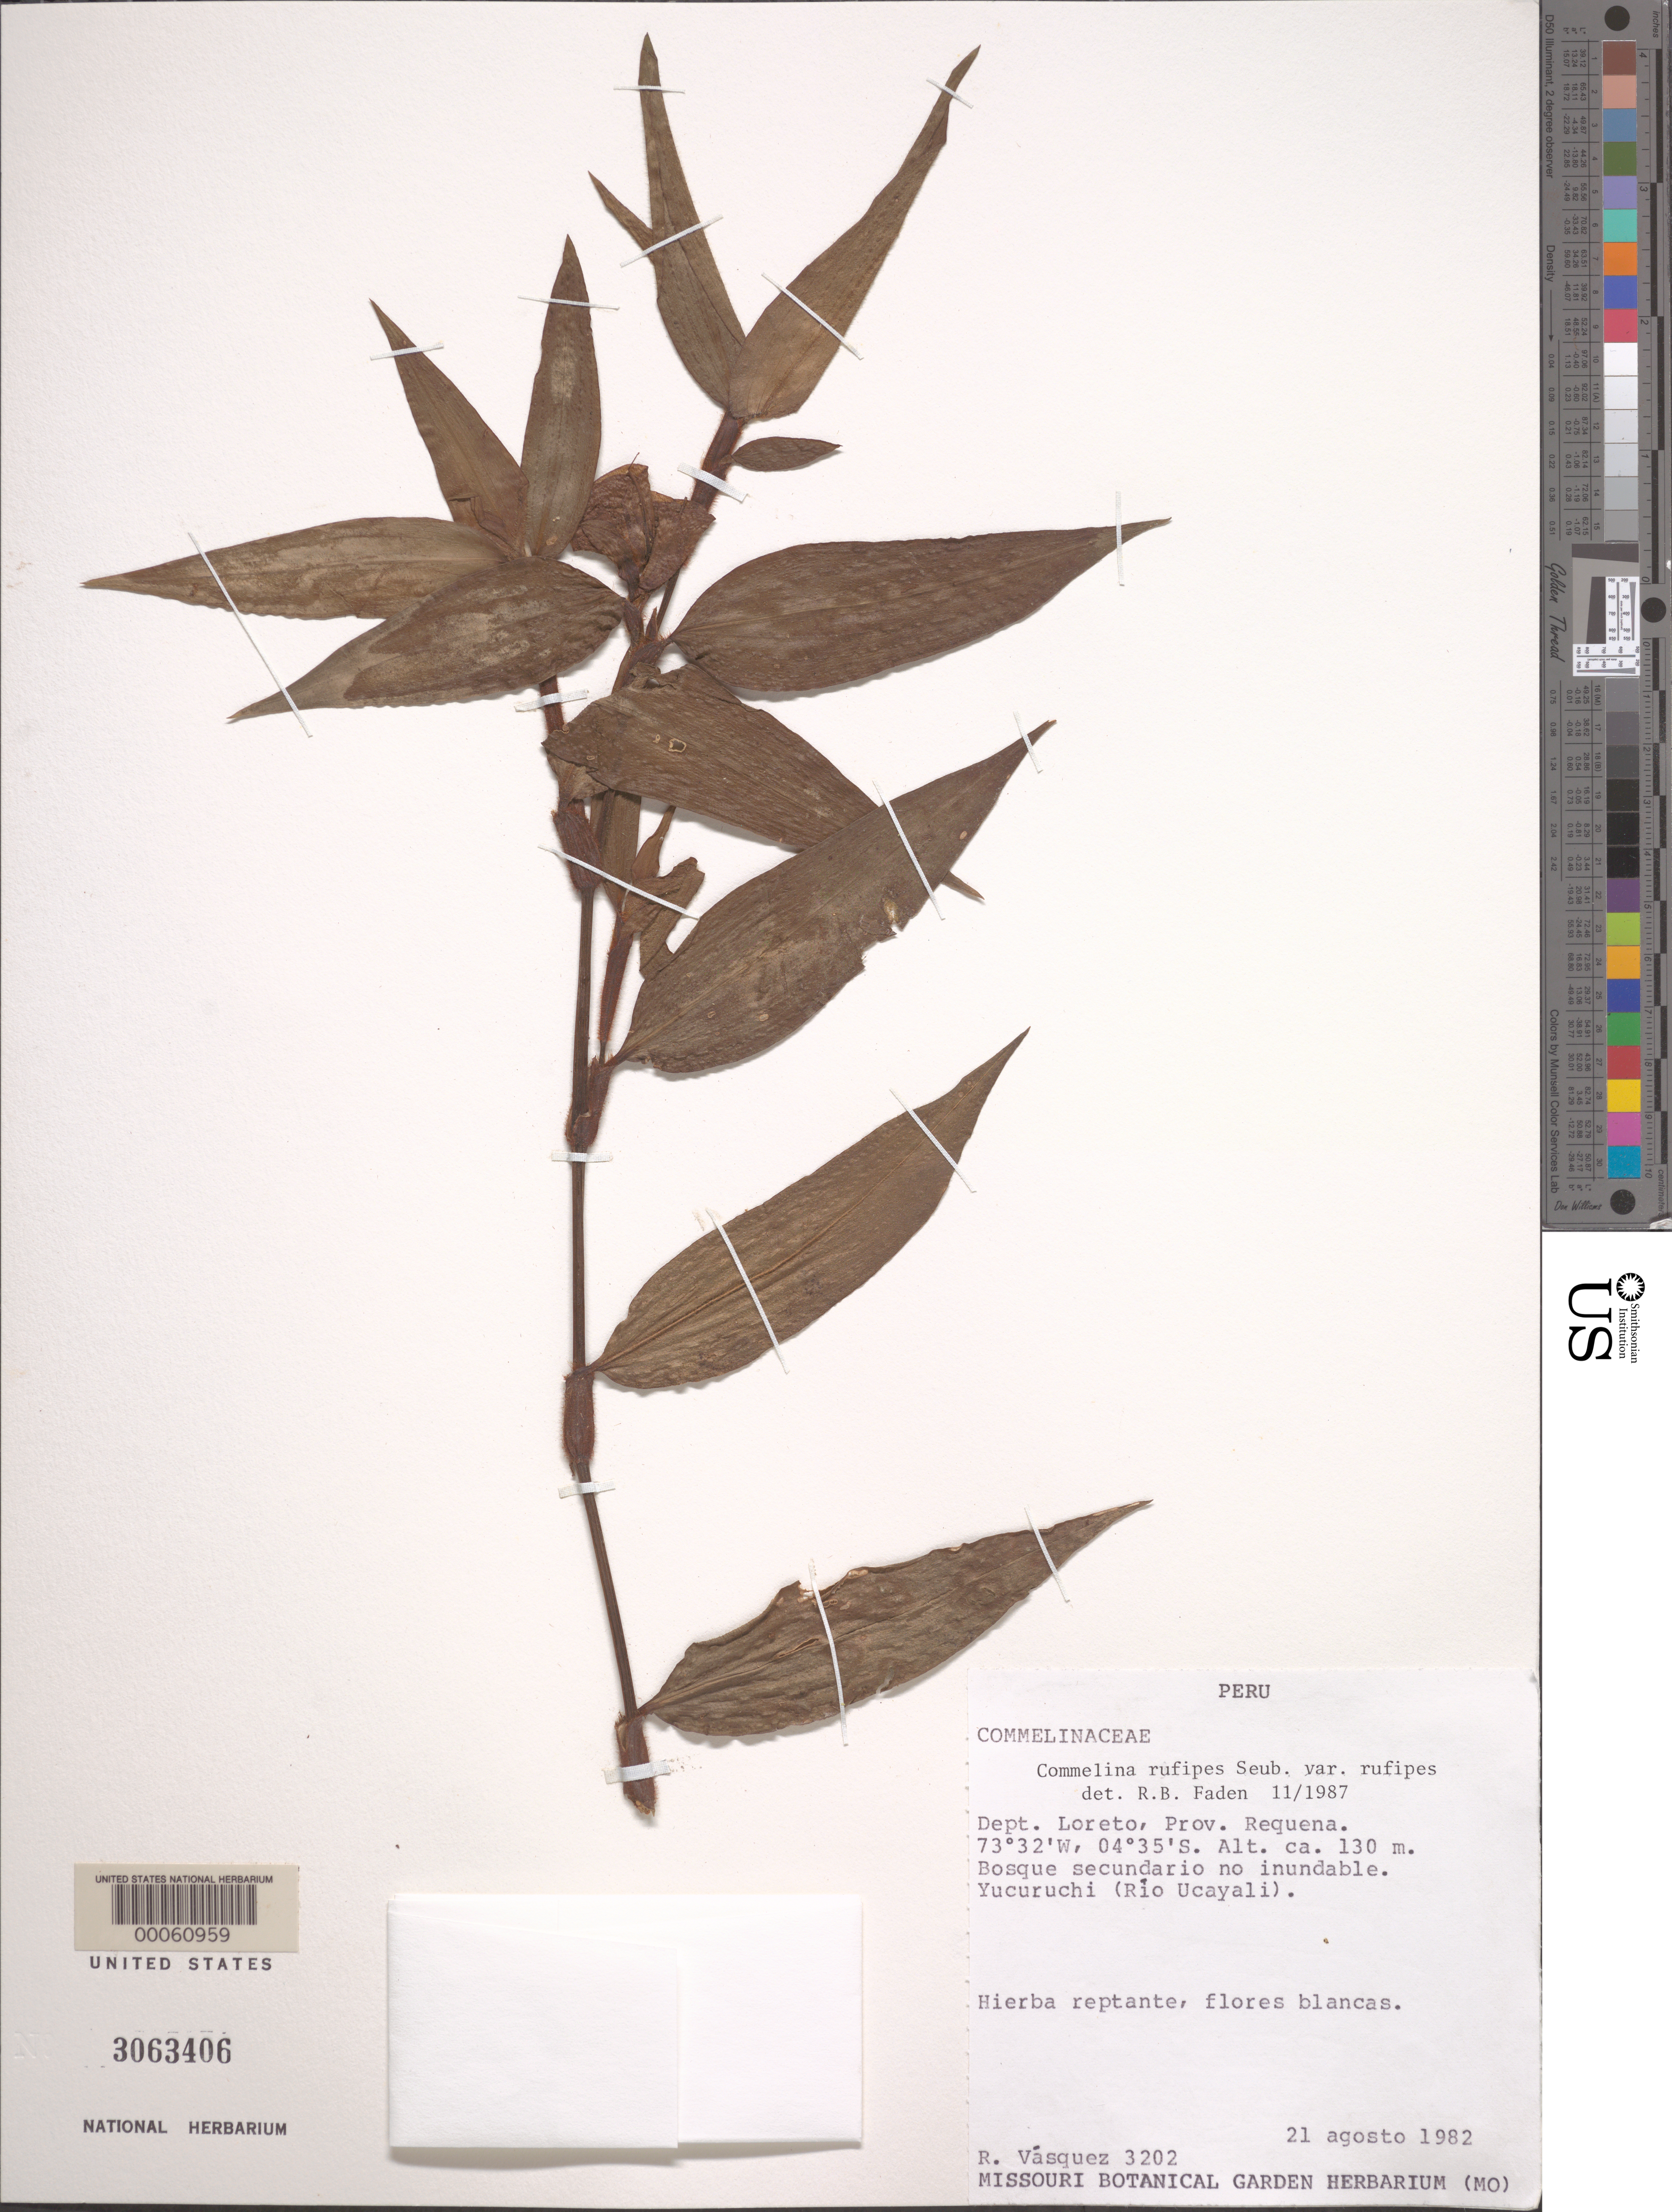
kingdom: Plantae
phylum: Tracheophyta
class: Liliopsida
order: Commelinales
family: Commelinaceae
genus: Commelina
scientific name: Commelina rufipes var. rufipes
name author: Seub.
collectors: R. Vasquez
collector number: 3202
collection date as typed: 21 Aug 1982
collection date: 1982-08-21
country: Peru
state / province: Loreto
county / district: Requena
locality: Yucuruchi (rio ucayali)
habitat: Secondary forest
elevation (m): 130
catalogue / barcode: US 3063406